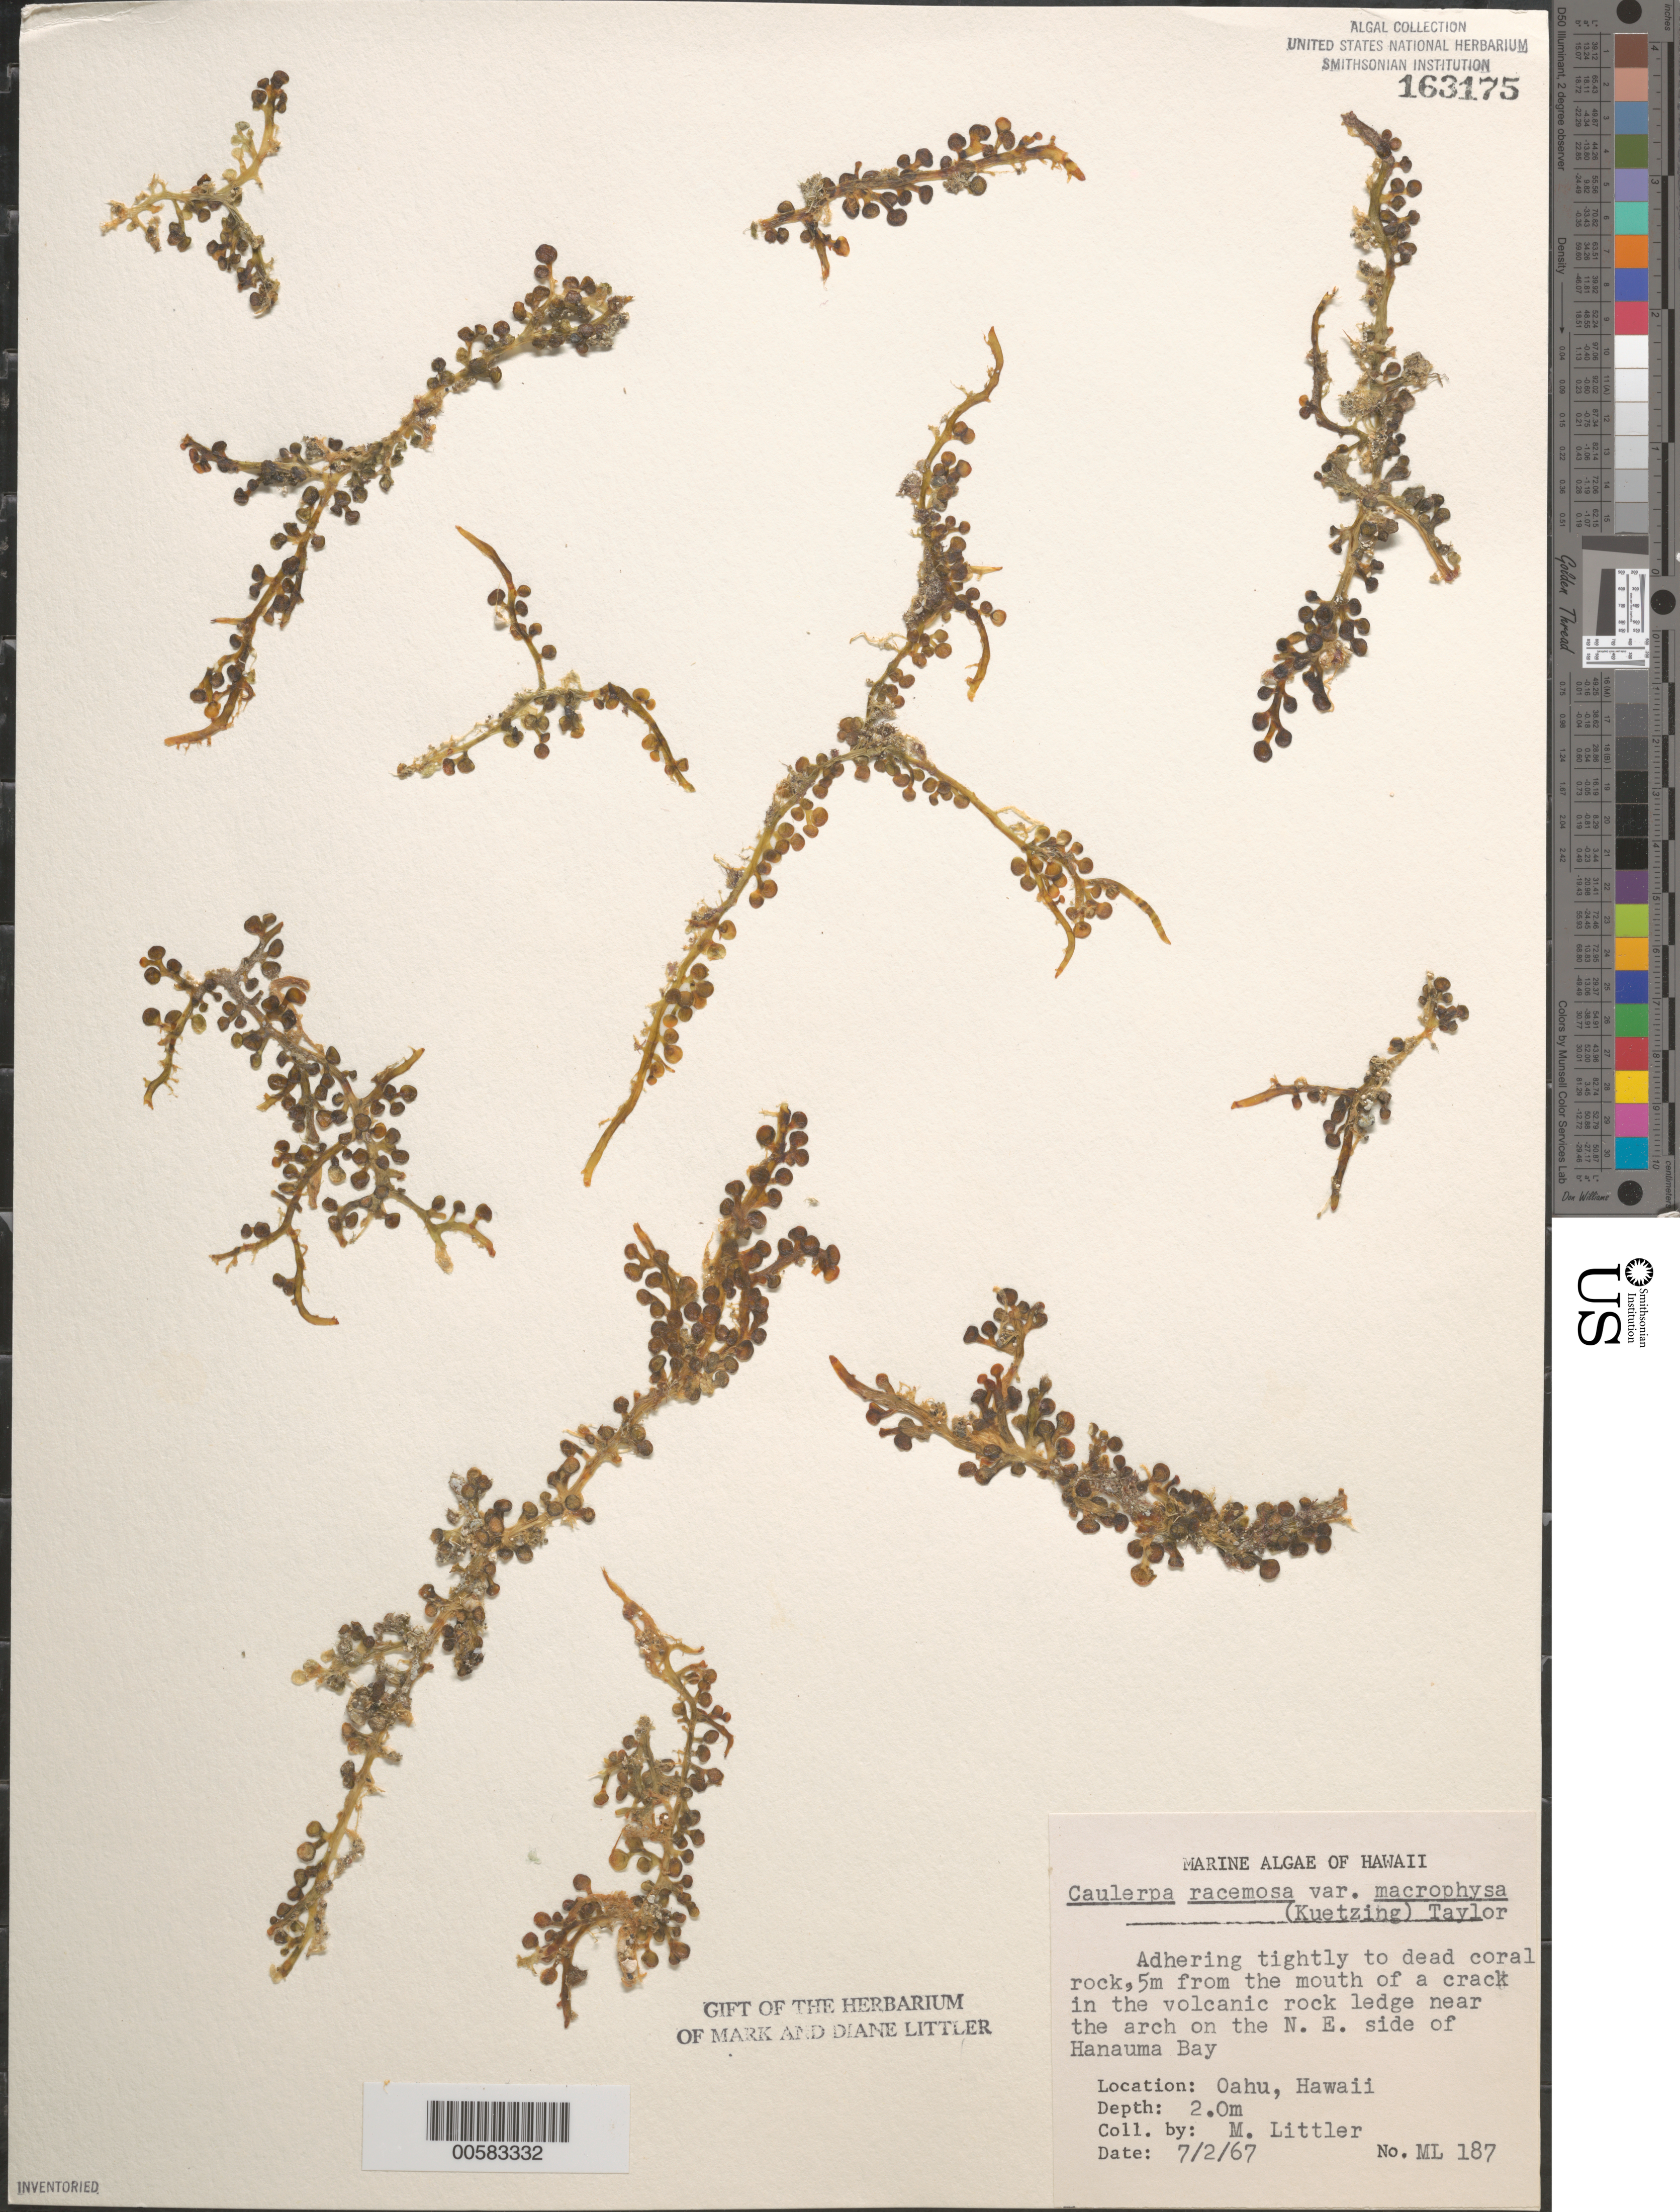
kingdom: Plantae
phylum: Chlorophyta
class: Ulvophyceae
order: Bryopsidales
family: Caulerpaceae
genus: Caulerpa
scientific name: Caulerpa racemosa var. macrophysa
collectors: M. M. Littler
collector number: ML 187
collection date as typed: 02 Jul 1967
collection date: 1967-07-02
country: United States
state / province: Hawaii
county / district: Honolulu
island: Oahu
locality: Hanauma Bay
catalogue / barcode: US 163175